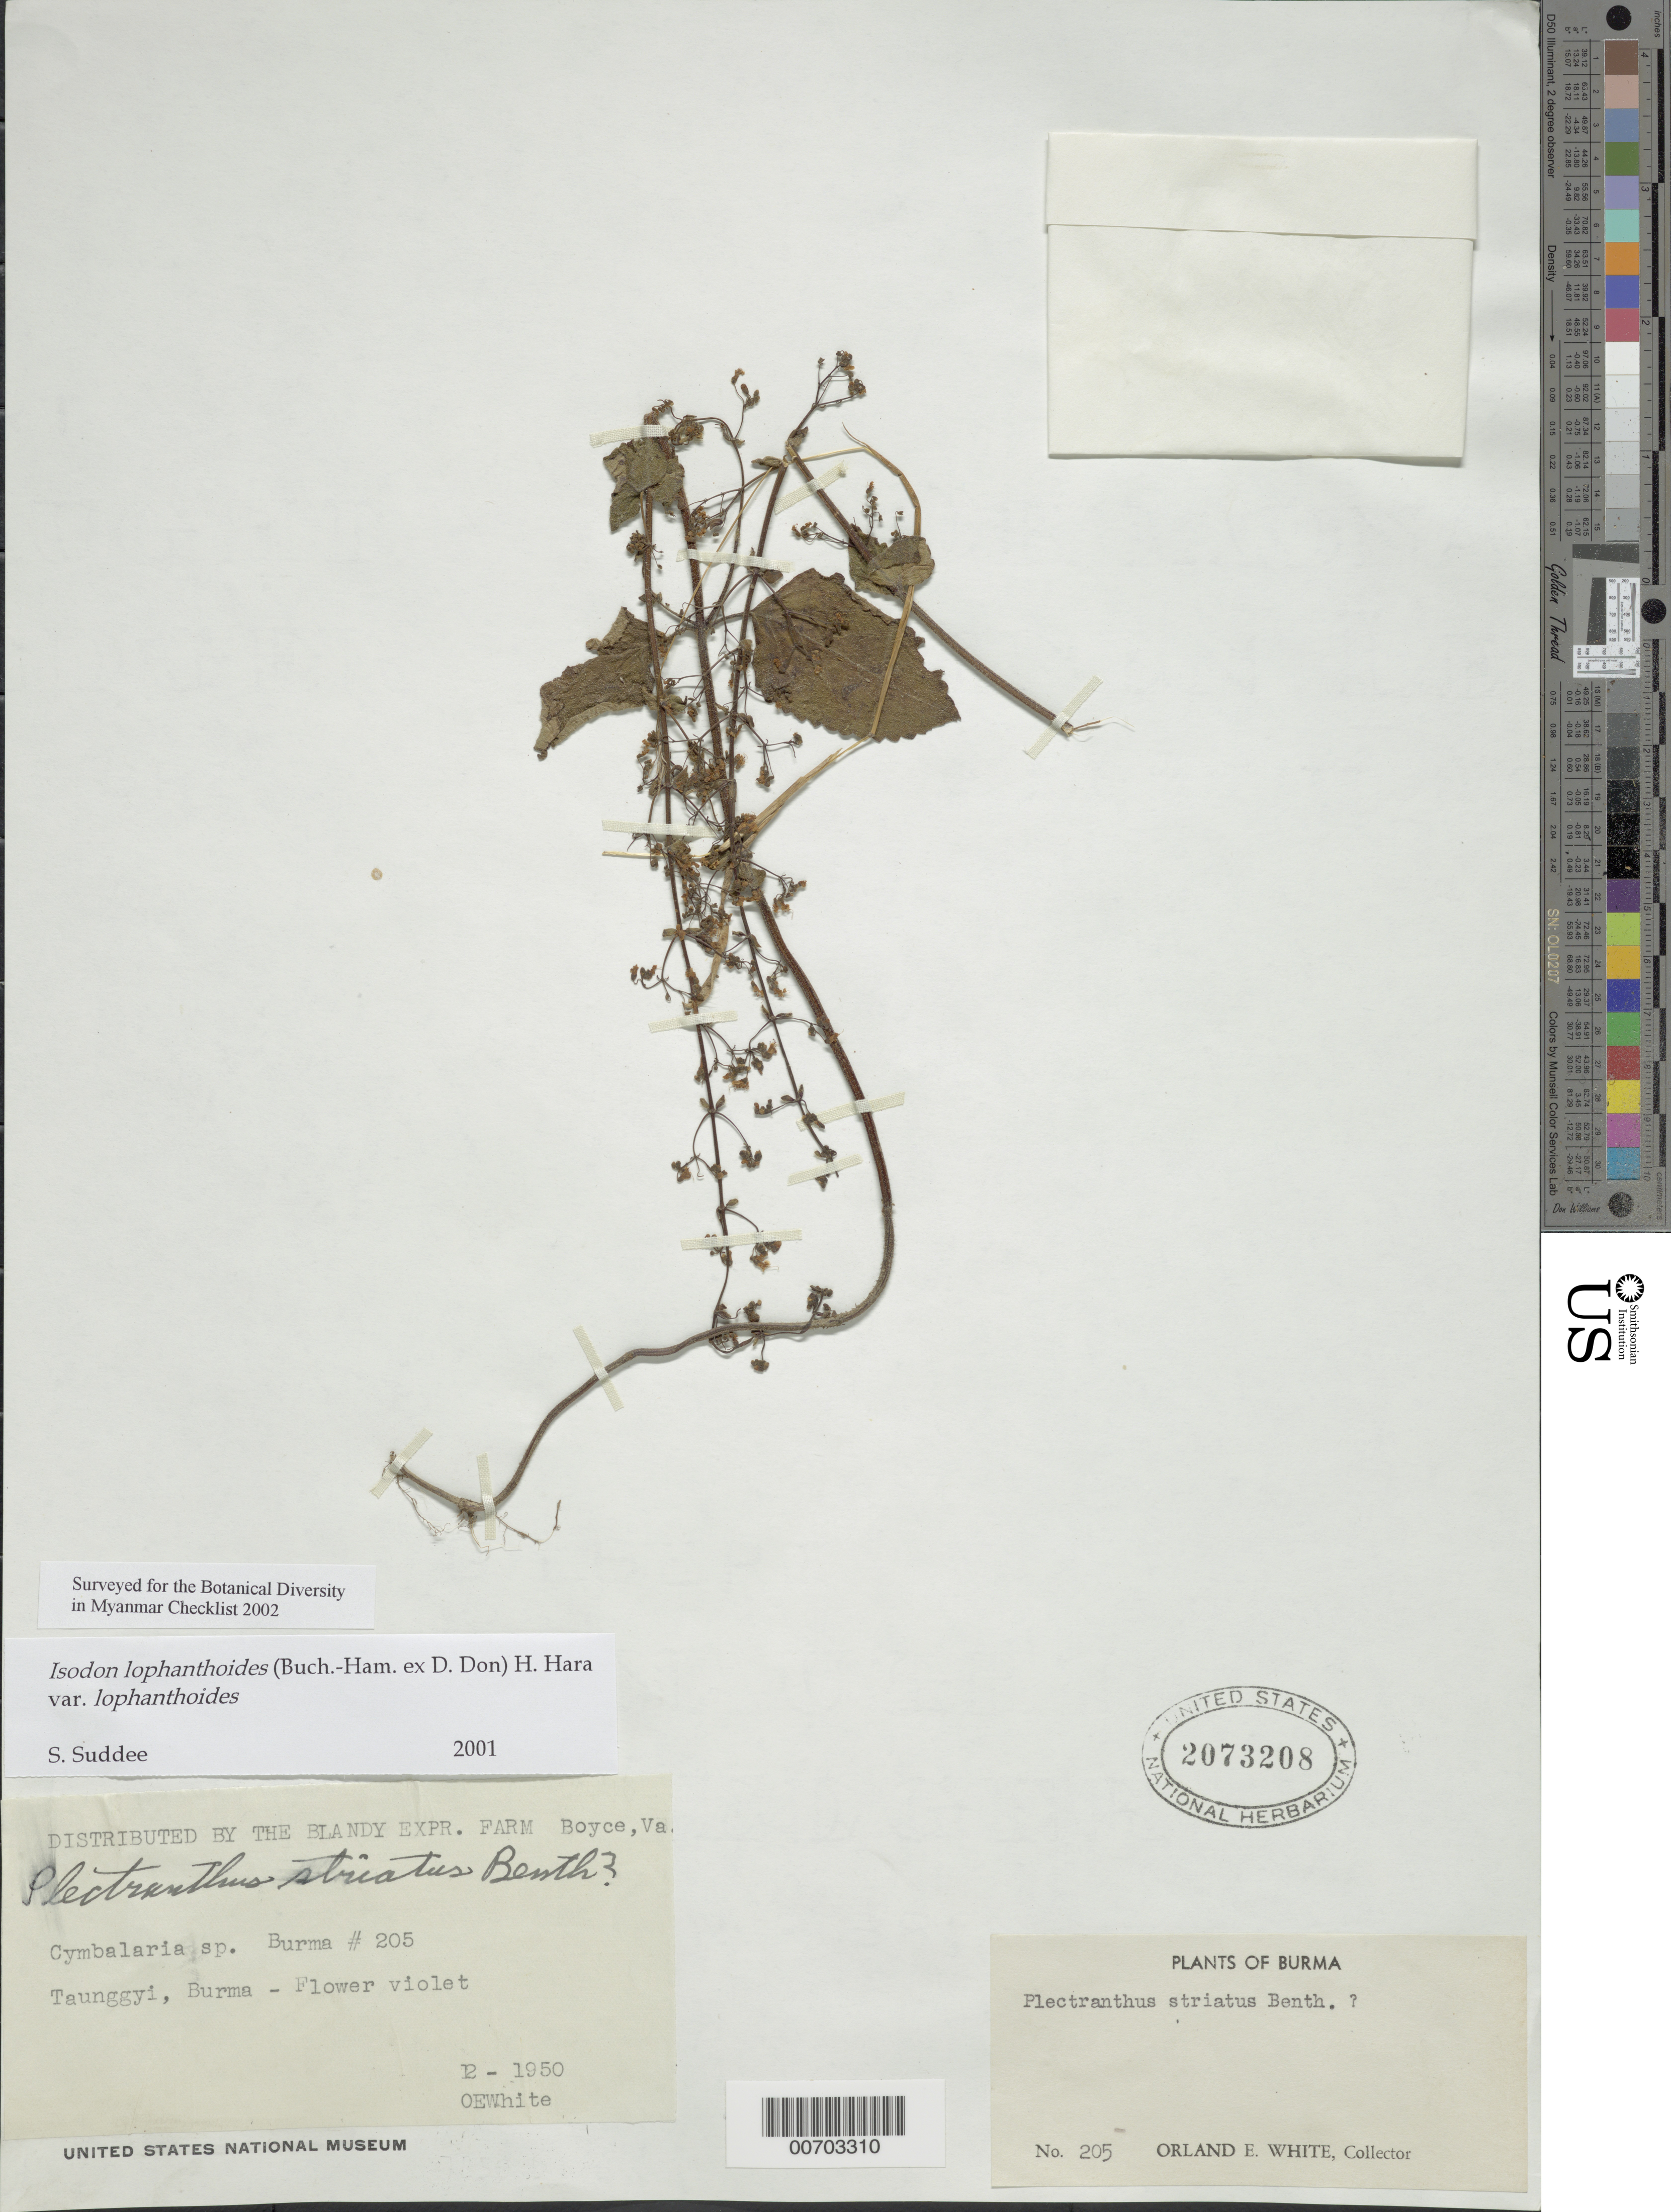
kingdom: Plantae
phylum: Tracheophyta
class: Magnoliopsida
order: Lamiales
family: Lamiaceae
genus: Isodon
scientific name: Isodon lophanthoides var. lophanthoides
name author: (Buch.-Ham. ex D. Don) H. Hara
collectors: O. E. White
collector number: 205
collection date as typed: Dec 1950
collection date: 1950-12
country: Myanmar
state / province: Shan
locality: Taunggyi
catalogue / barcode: US 2073208